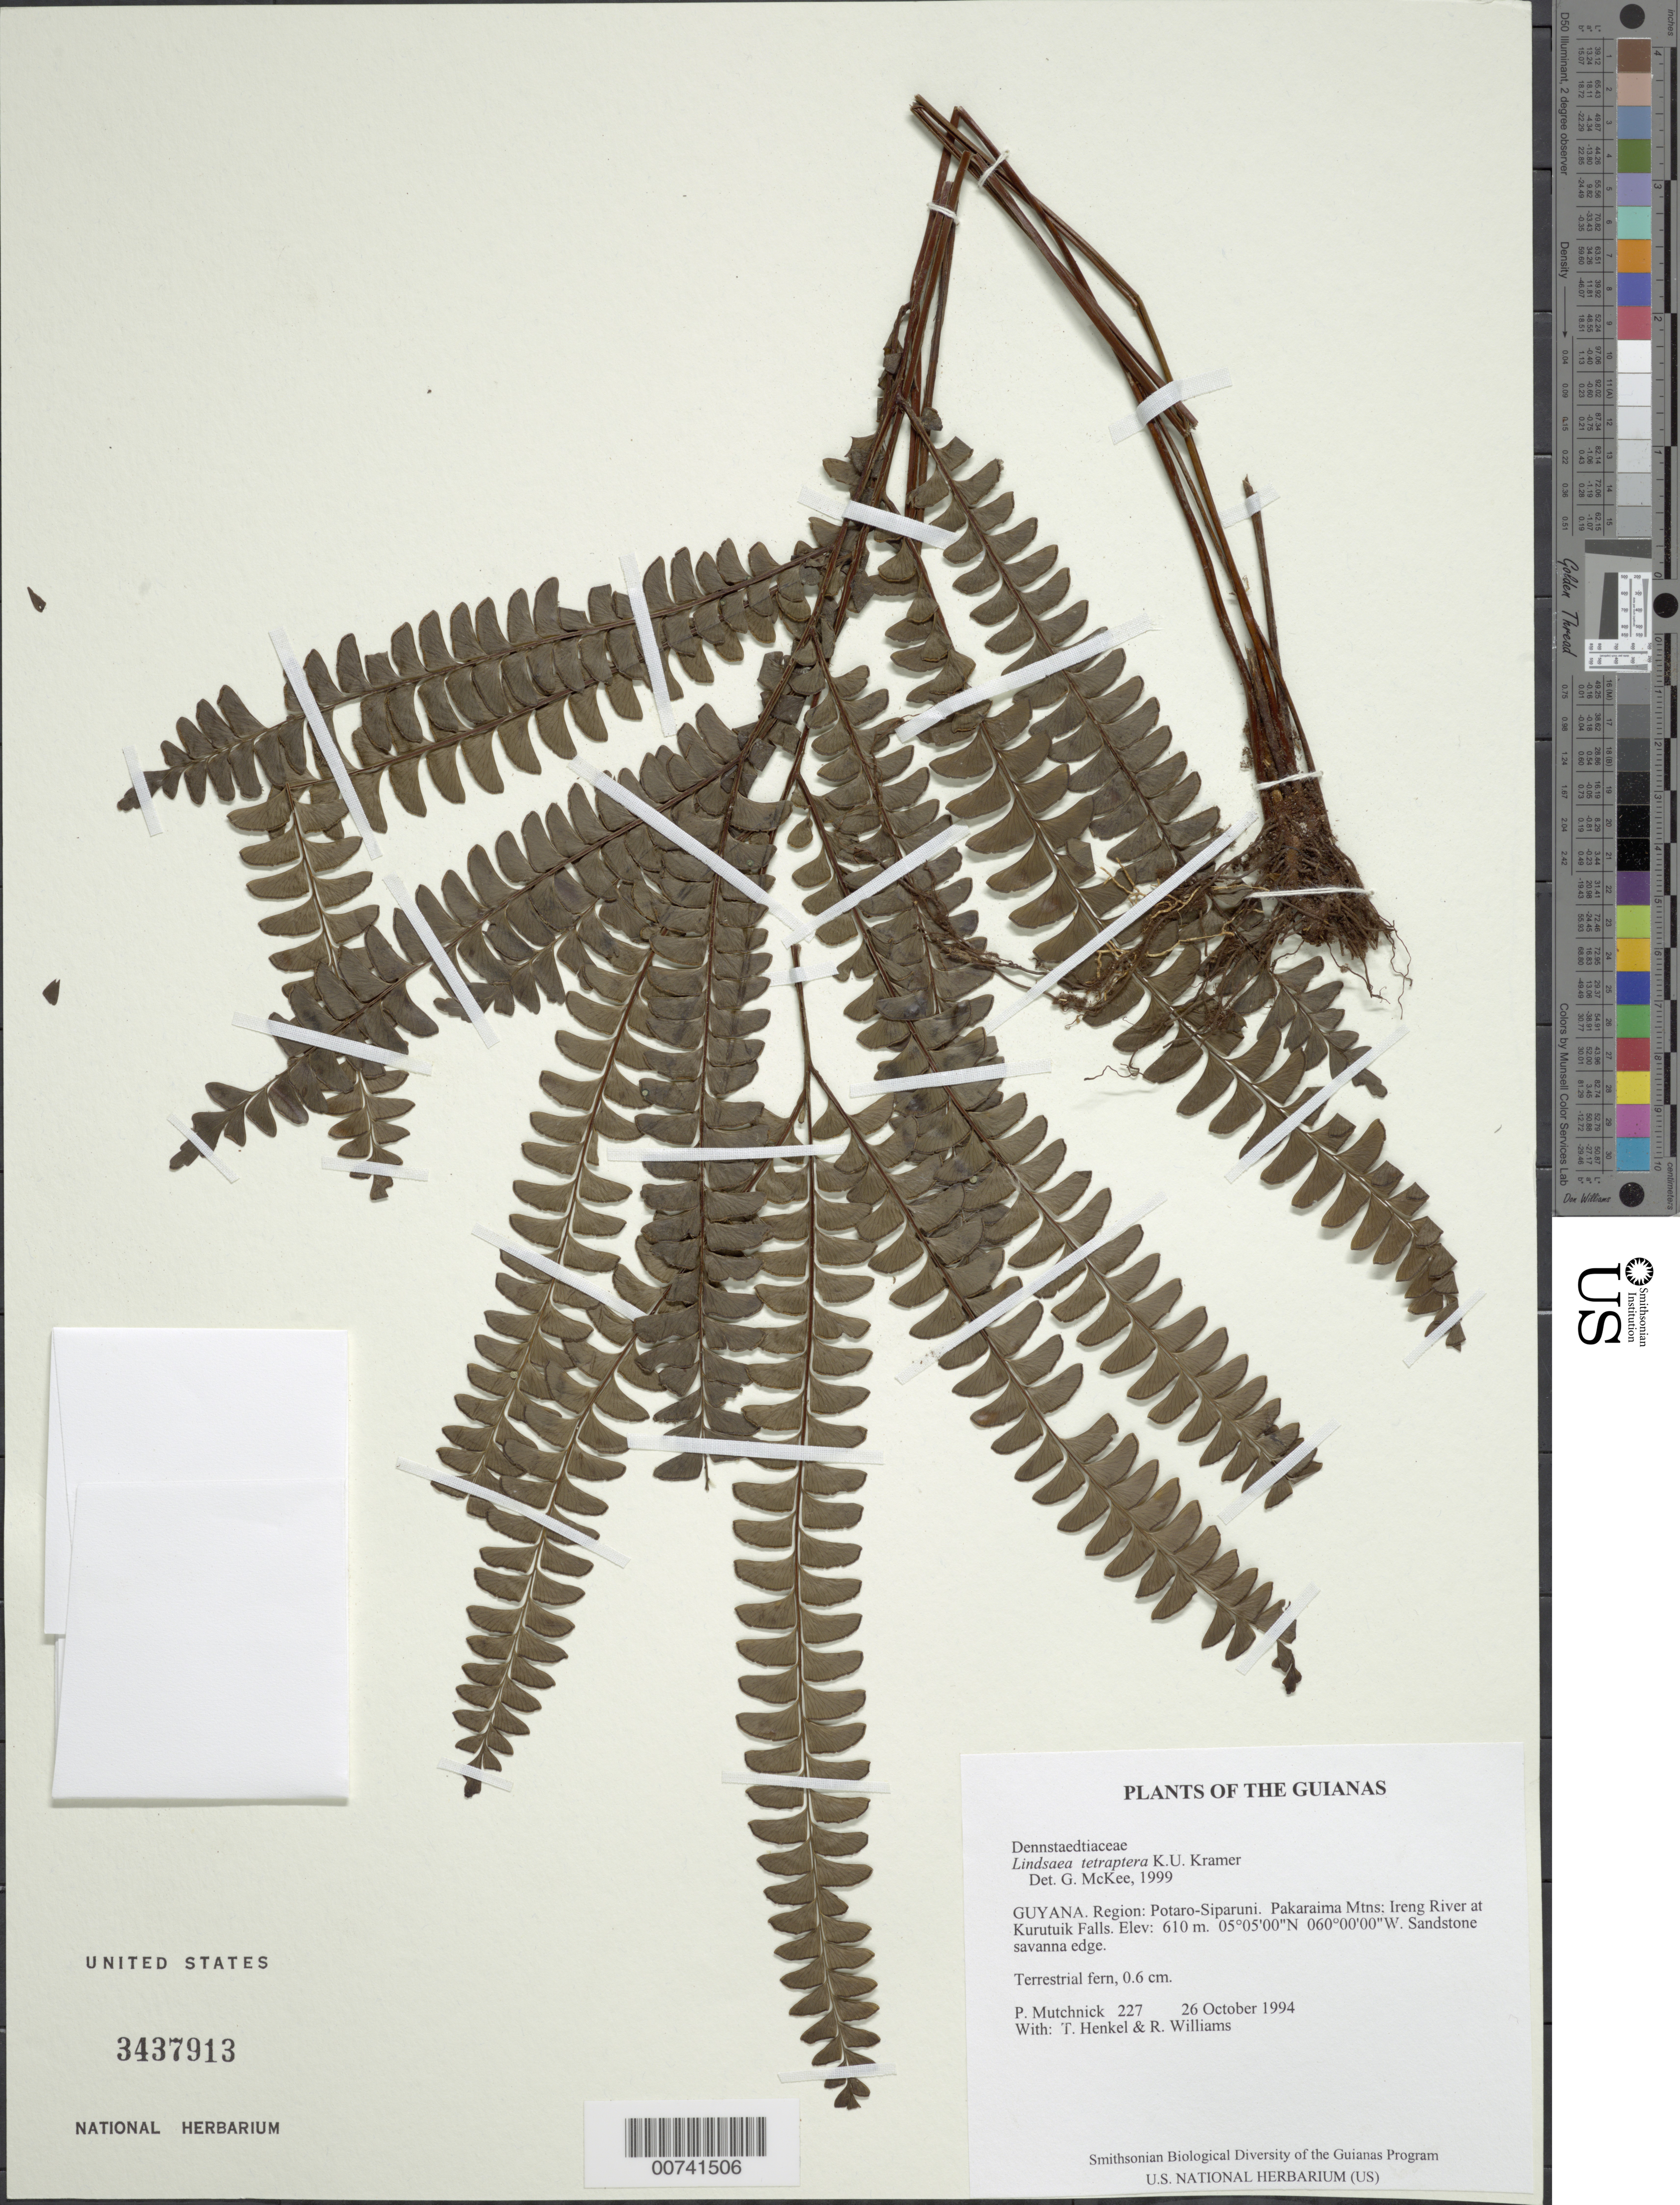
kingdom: Plantae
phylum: Tracheophyta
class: Polypodiopsida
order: Polypodiales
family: Lindsaeaceae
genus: Lindsaea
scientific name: Lindsaea tetraptera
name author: K.U. Kramer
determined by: McKee, G. S., (US), NMNH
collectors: P. Mutchnick, T. Henkel & R. Williams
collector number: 227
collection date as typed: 26 October 1994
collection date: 1994-10-26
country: Guyana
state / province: Potaro-Siparuni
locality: Pakaraima Mtns; Ireng River at Kurutuik Falls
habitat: Sandstone savanna edge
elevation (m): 610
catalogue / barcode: US 3437913